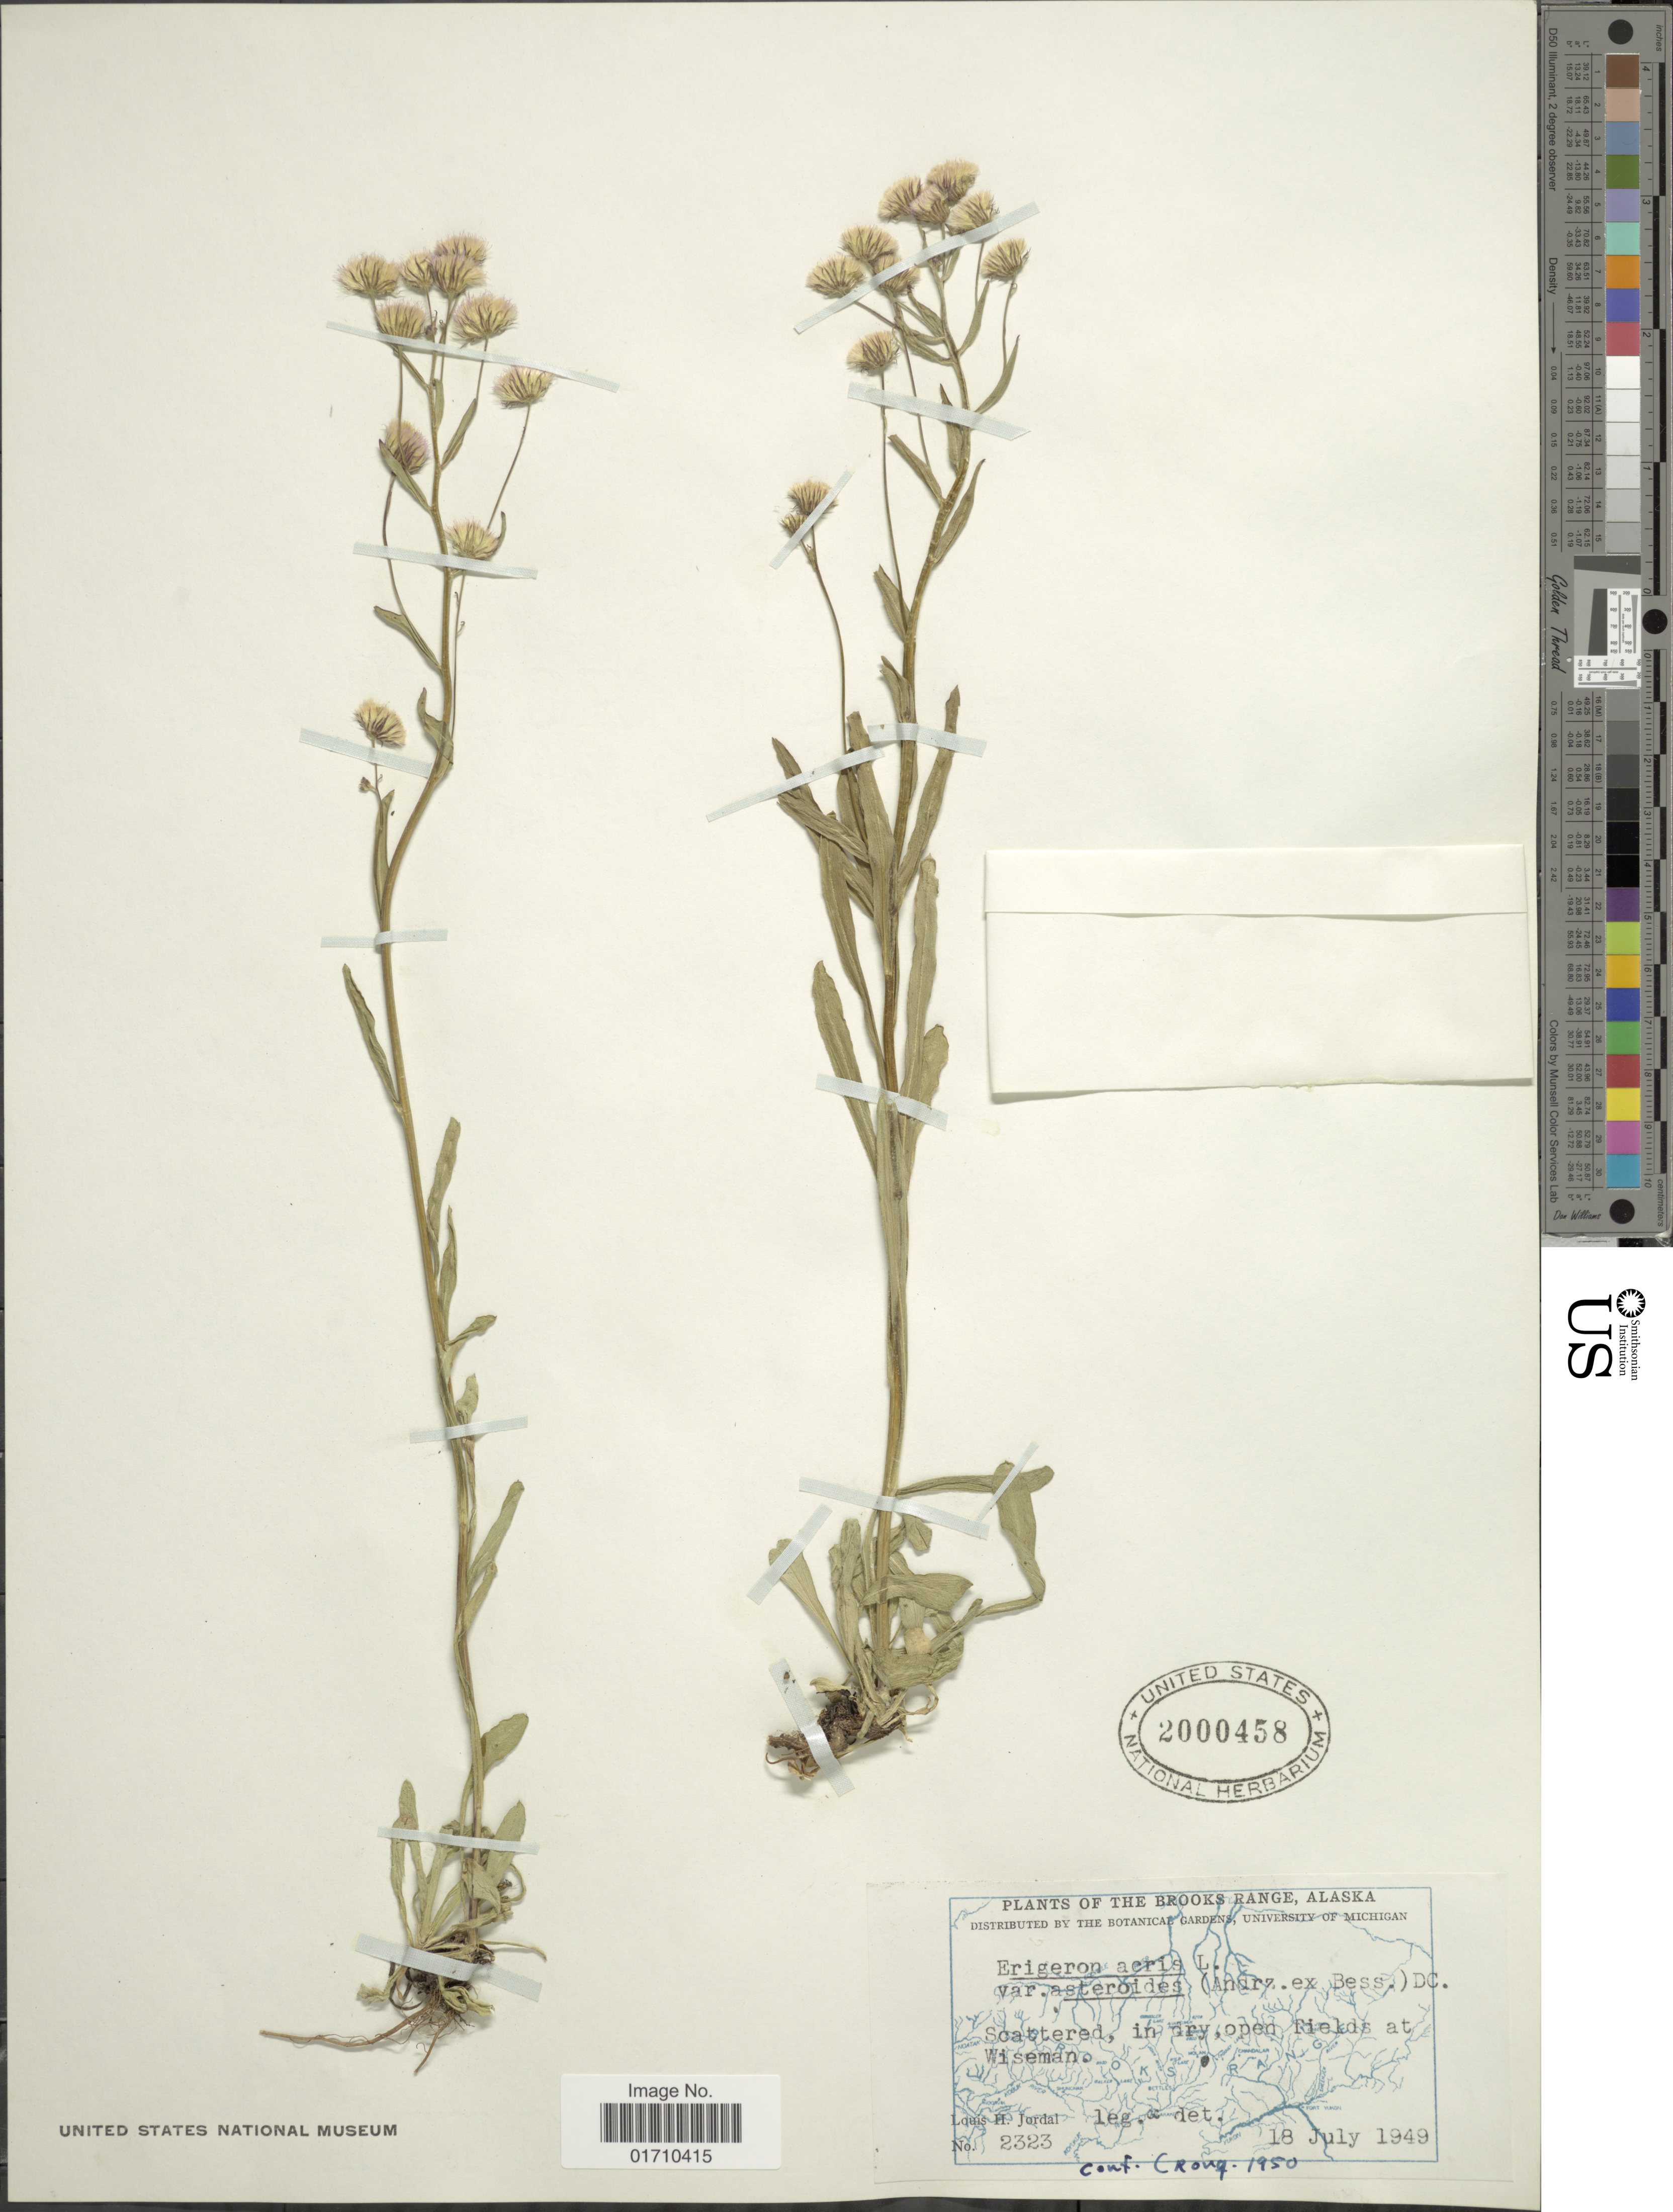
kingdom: Plantae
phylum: Tracheophyta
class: Magnoliopsida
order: Asterales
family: Asteraceae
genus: Erigeron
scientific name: Erigeron acris var. asteroides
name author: (Andrz.) DC.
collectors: L. Jordal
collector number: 2323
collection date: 1949-07-18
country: United States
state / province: Alaska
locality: The Brooks Range, Scattered, in dry, open fields at Wiseman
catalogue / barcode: US 2000458